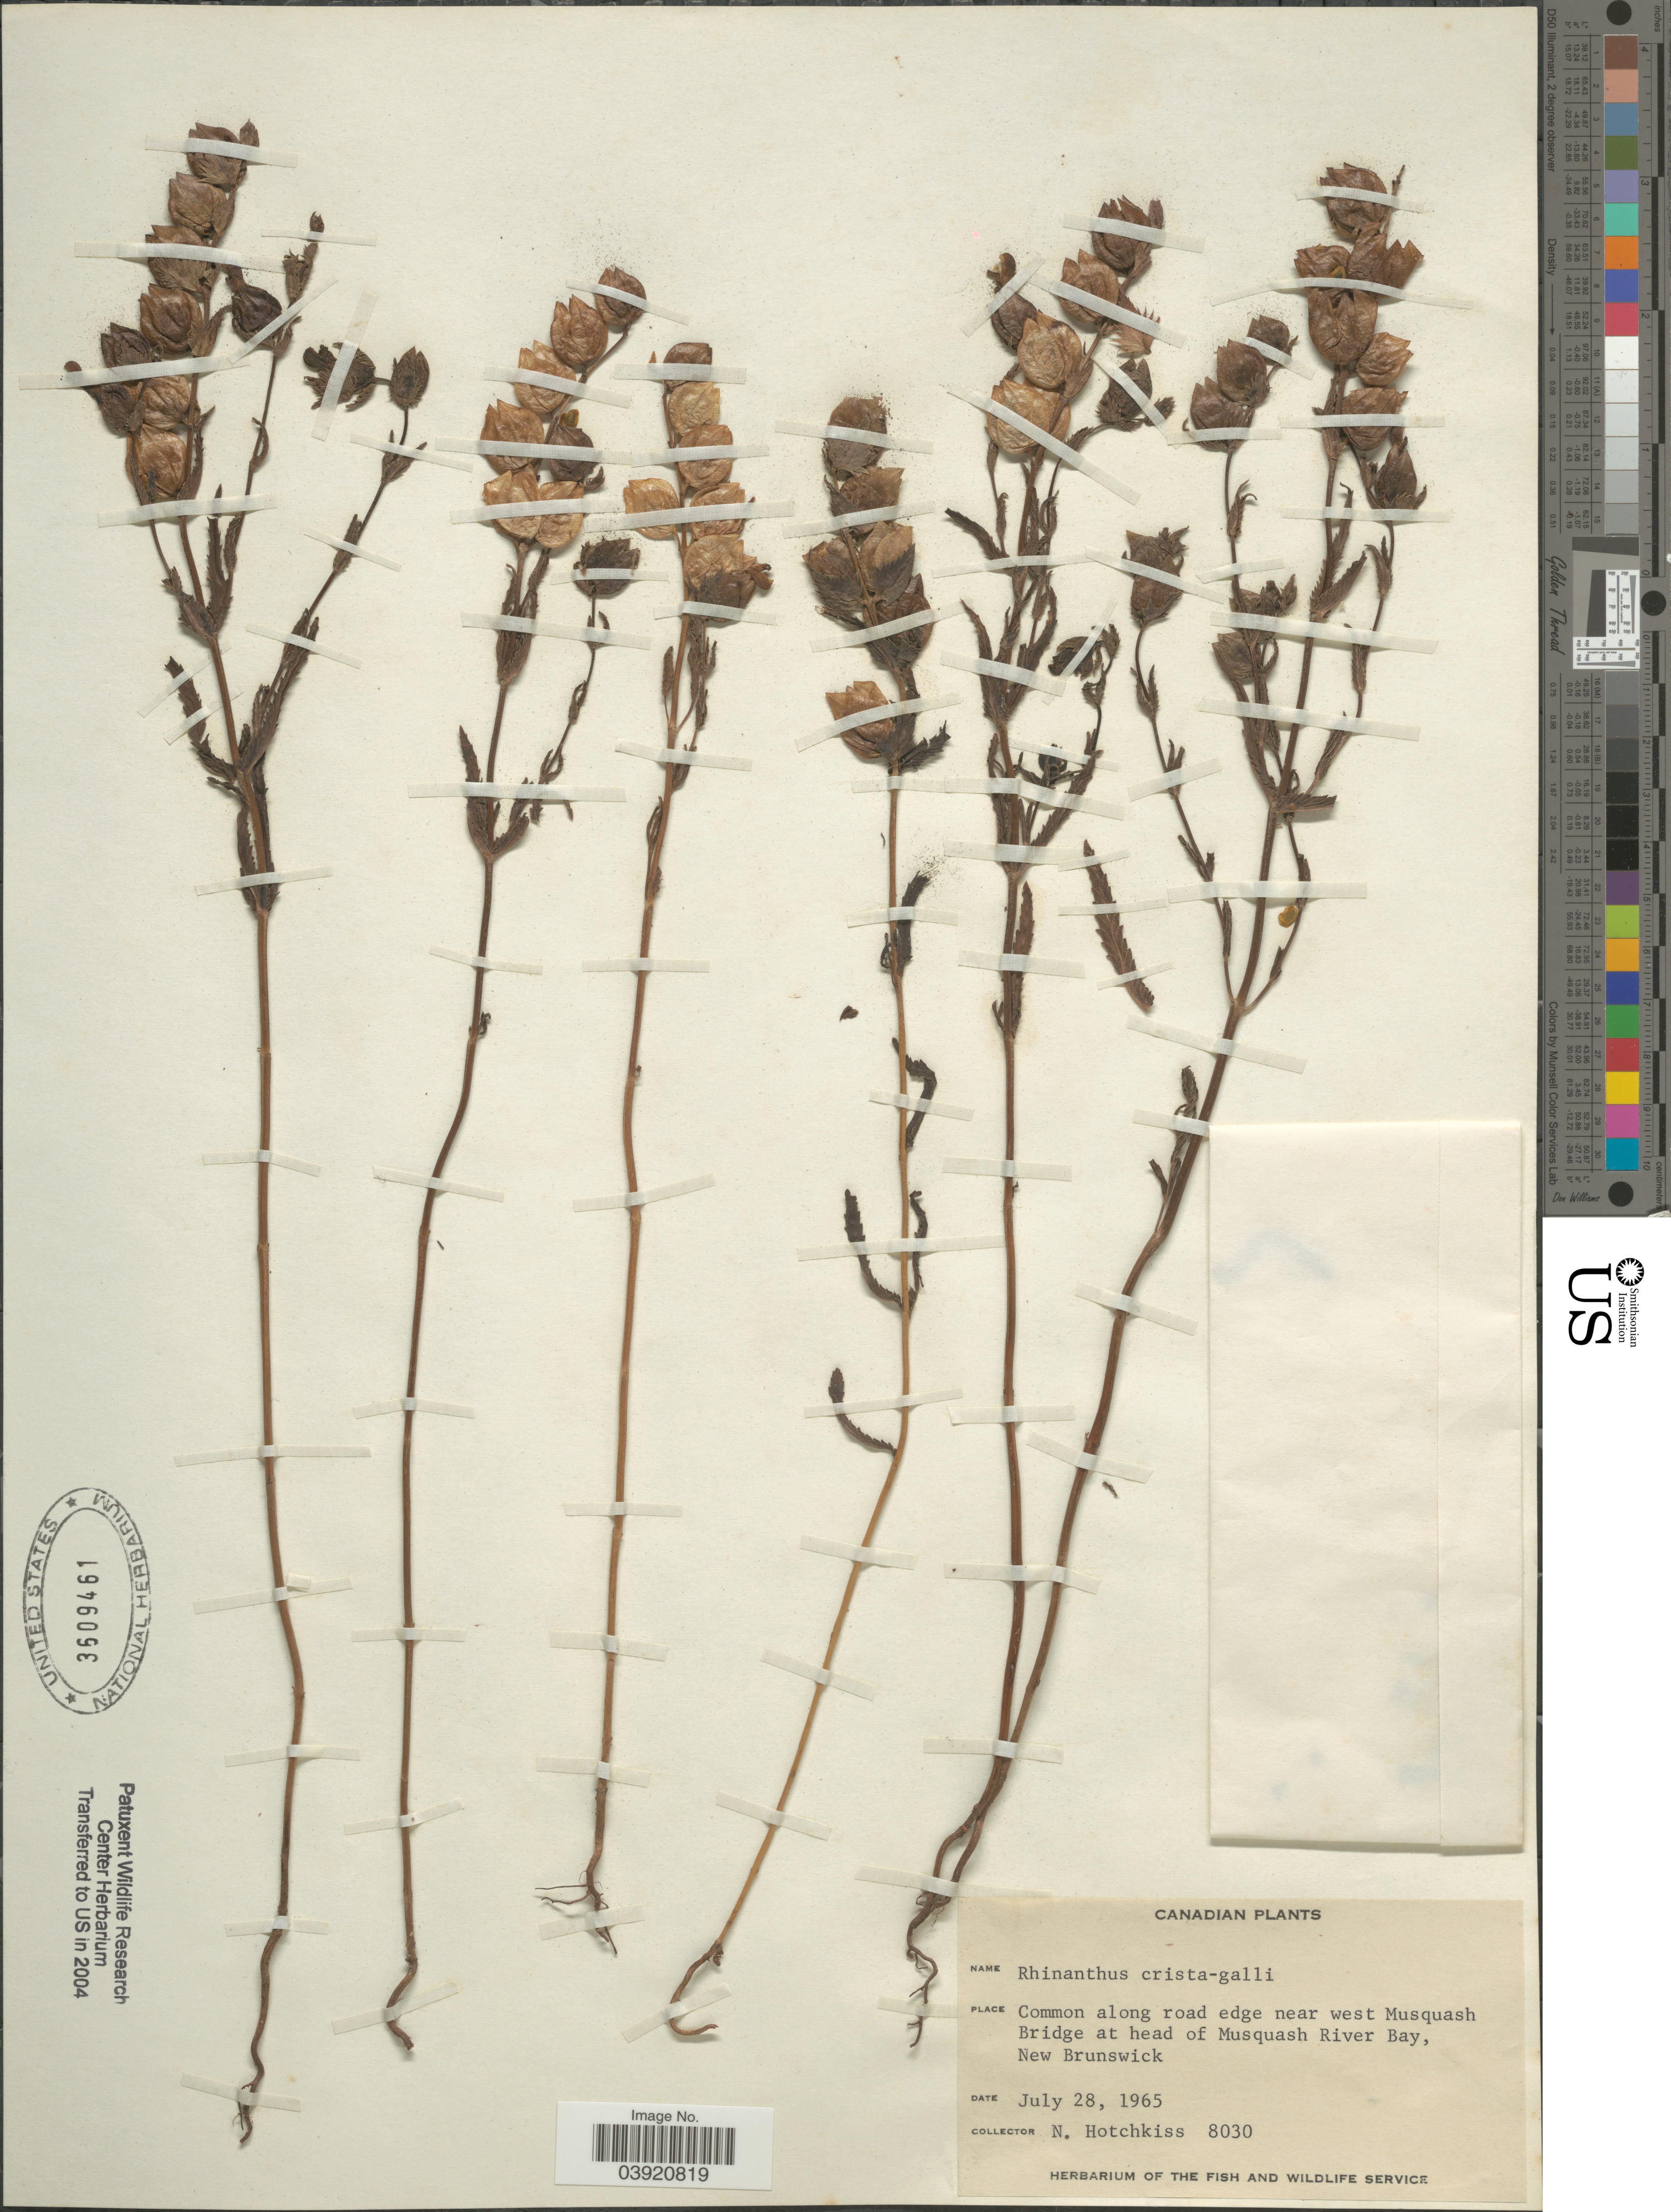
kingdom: Plantae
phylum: Tracheophyta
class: Magnoliopsida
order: Lamiales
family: Orobanchaceae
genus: Rhinanthus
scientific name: Rhinanthus crista-galli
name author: L.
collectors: N. Hotchkiss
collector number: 8030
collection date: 1965-07-28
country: Canada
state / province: New Brunswick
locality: Common along road edge near west Musquash Bridge at head of Musquash River Bay.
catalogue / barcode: US 3609461